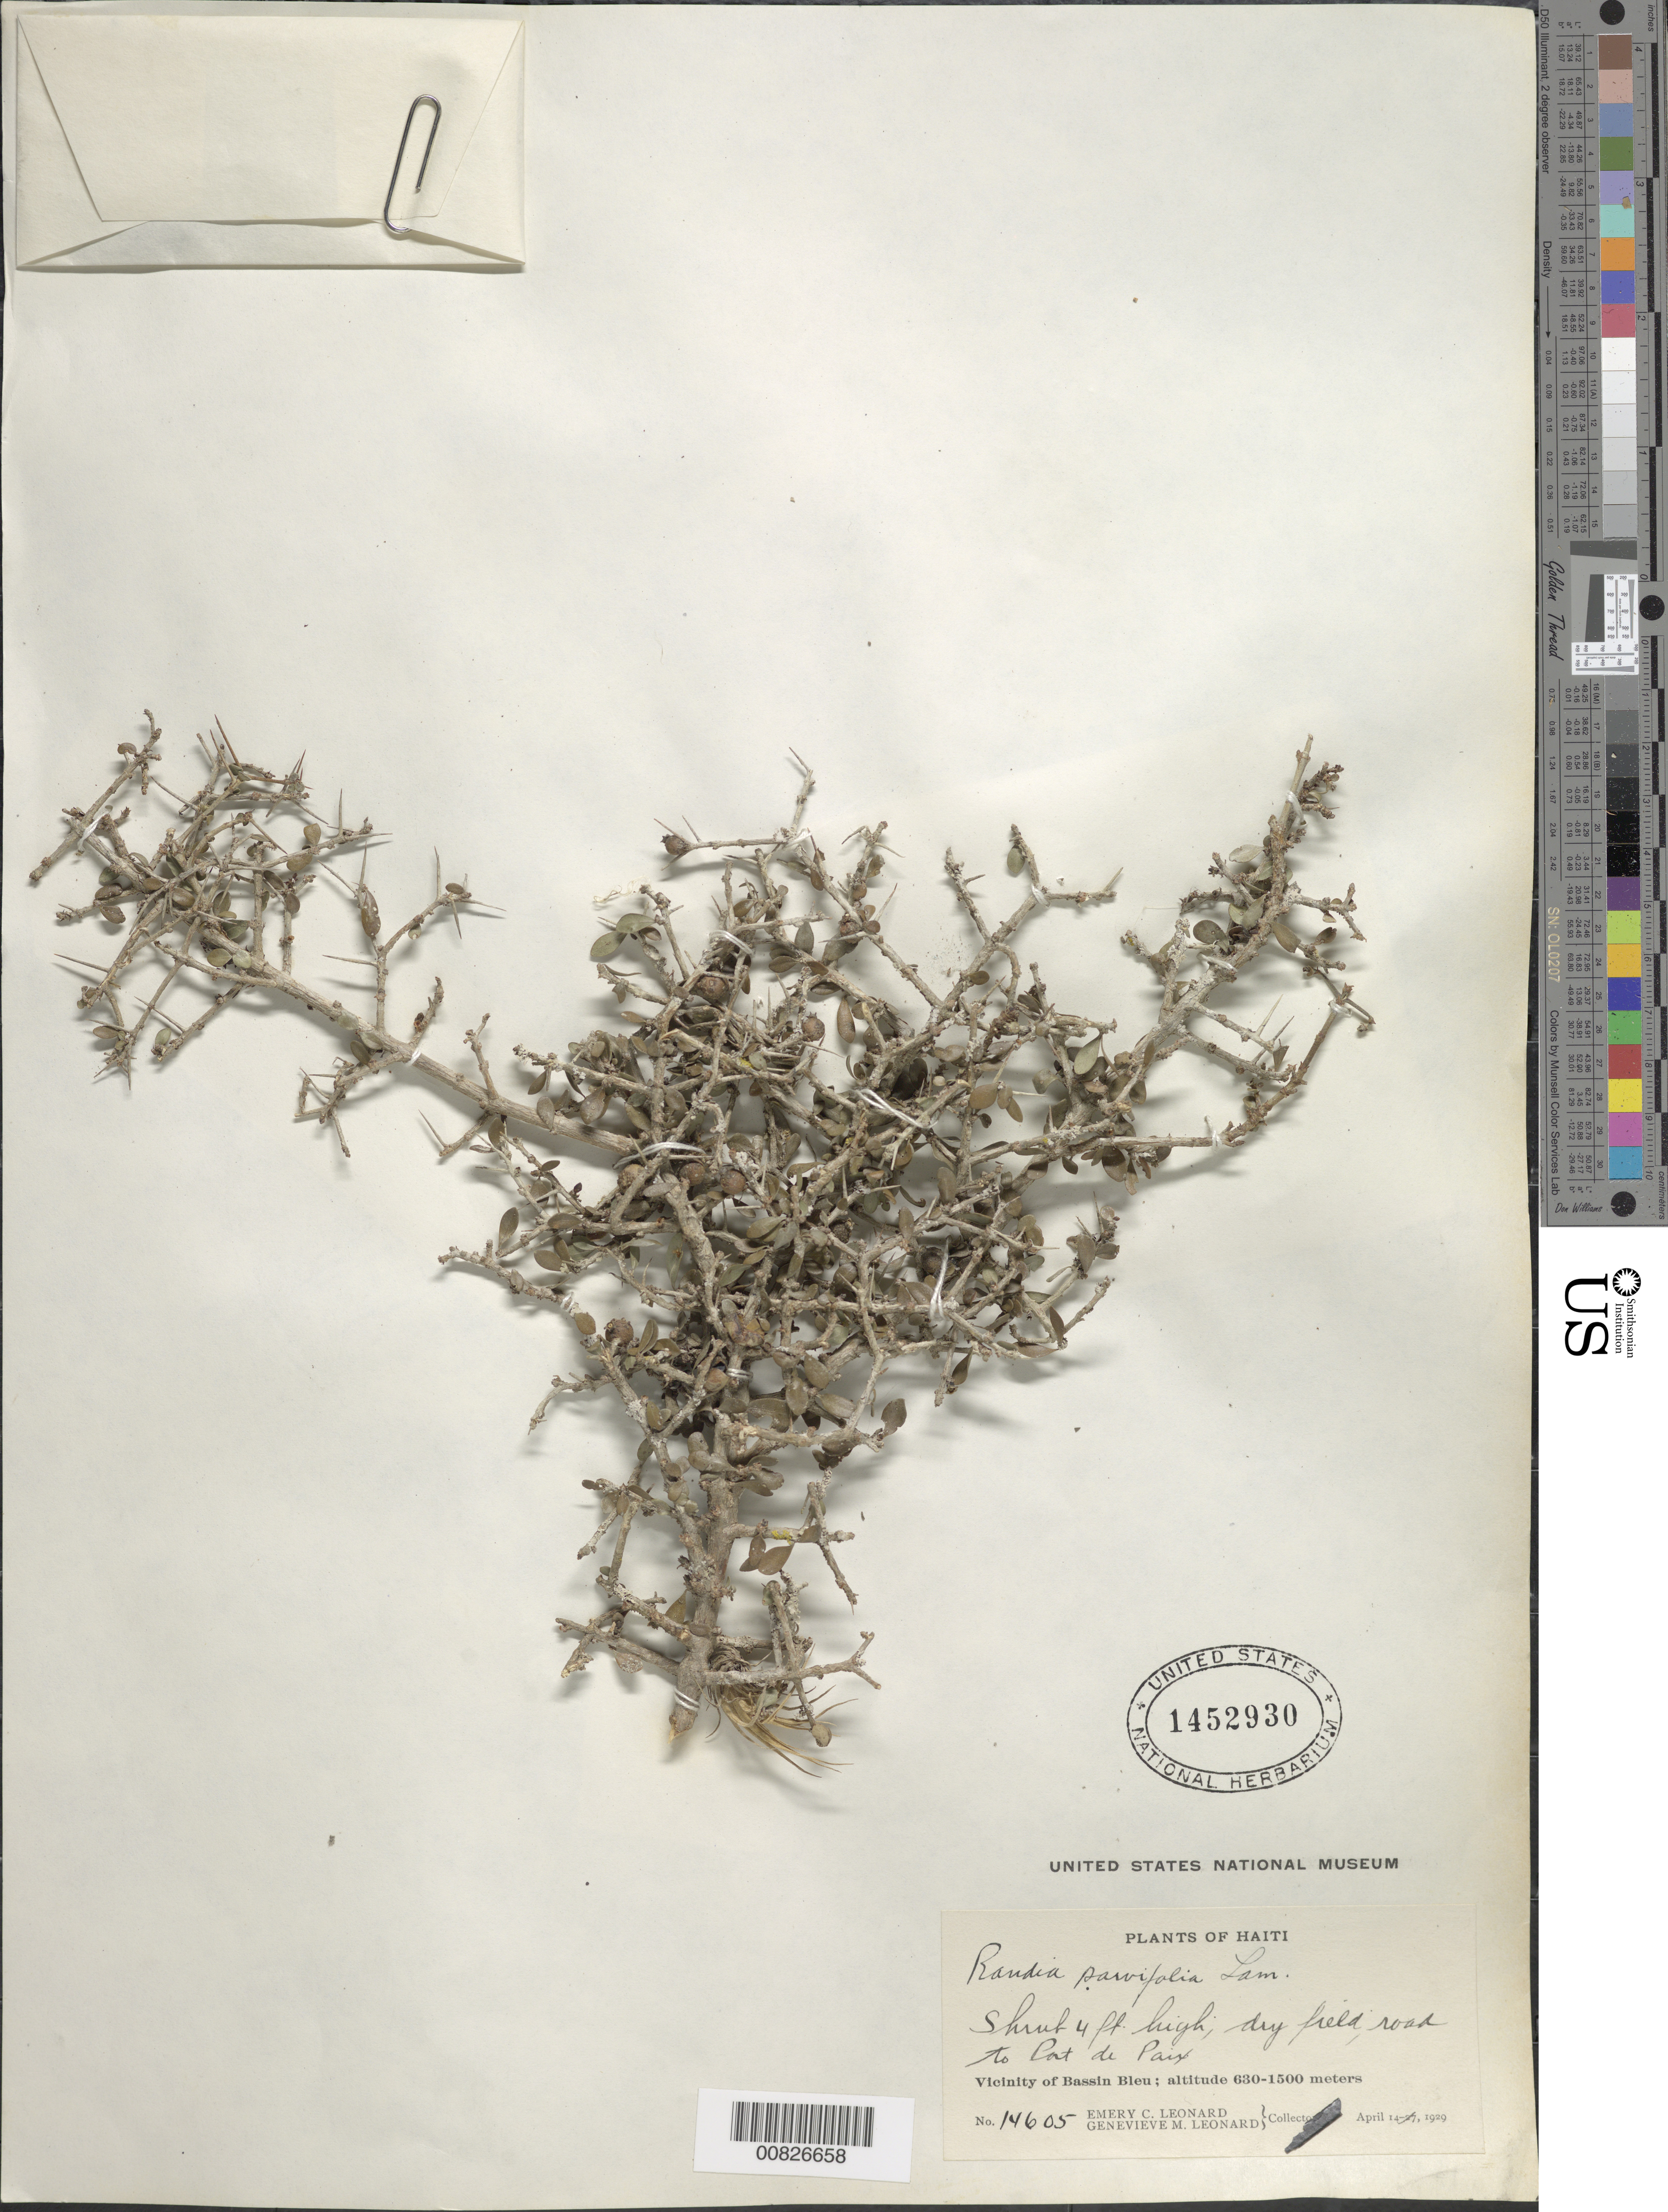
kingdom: Plantae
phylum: Tracheophyta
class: Magnoliopsida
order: Gentianales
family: Rubiaceae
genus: Randia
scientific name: Randia parvifolia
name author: Lam.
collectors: E. C. Leonard & G. M. Leonard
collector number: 14605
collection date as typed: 14 Apr 1929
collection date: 1929-04-14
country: Haiti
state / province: Nord-Ouest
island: Hispaniola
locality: Vicinity of Bassin Bleu, road to Port de Paix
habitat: Dry field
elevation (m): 630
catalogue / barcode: US 1452930